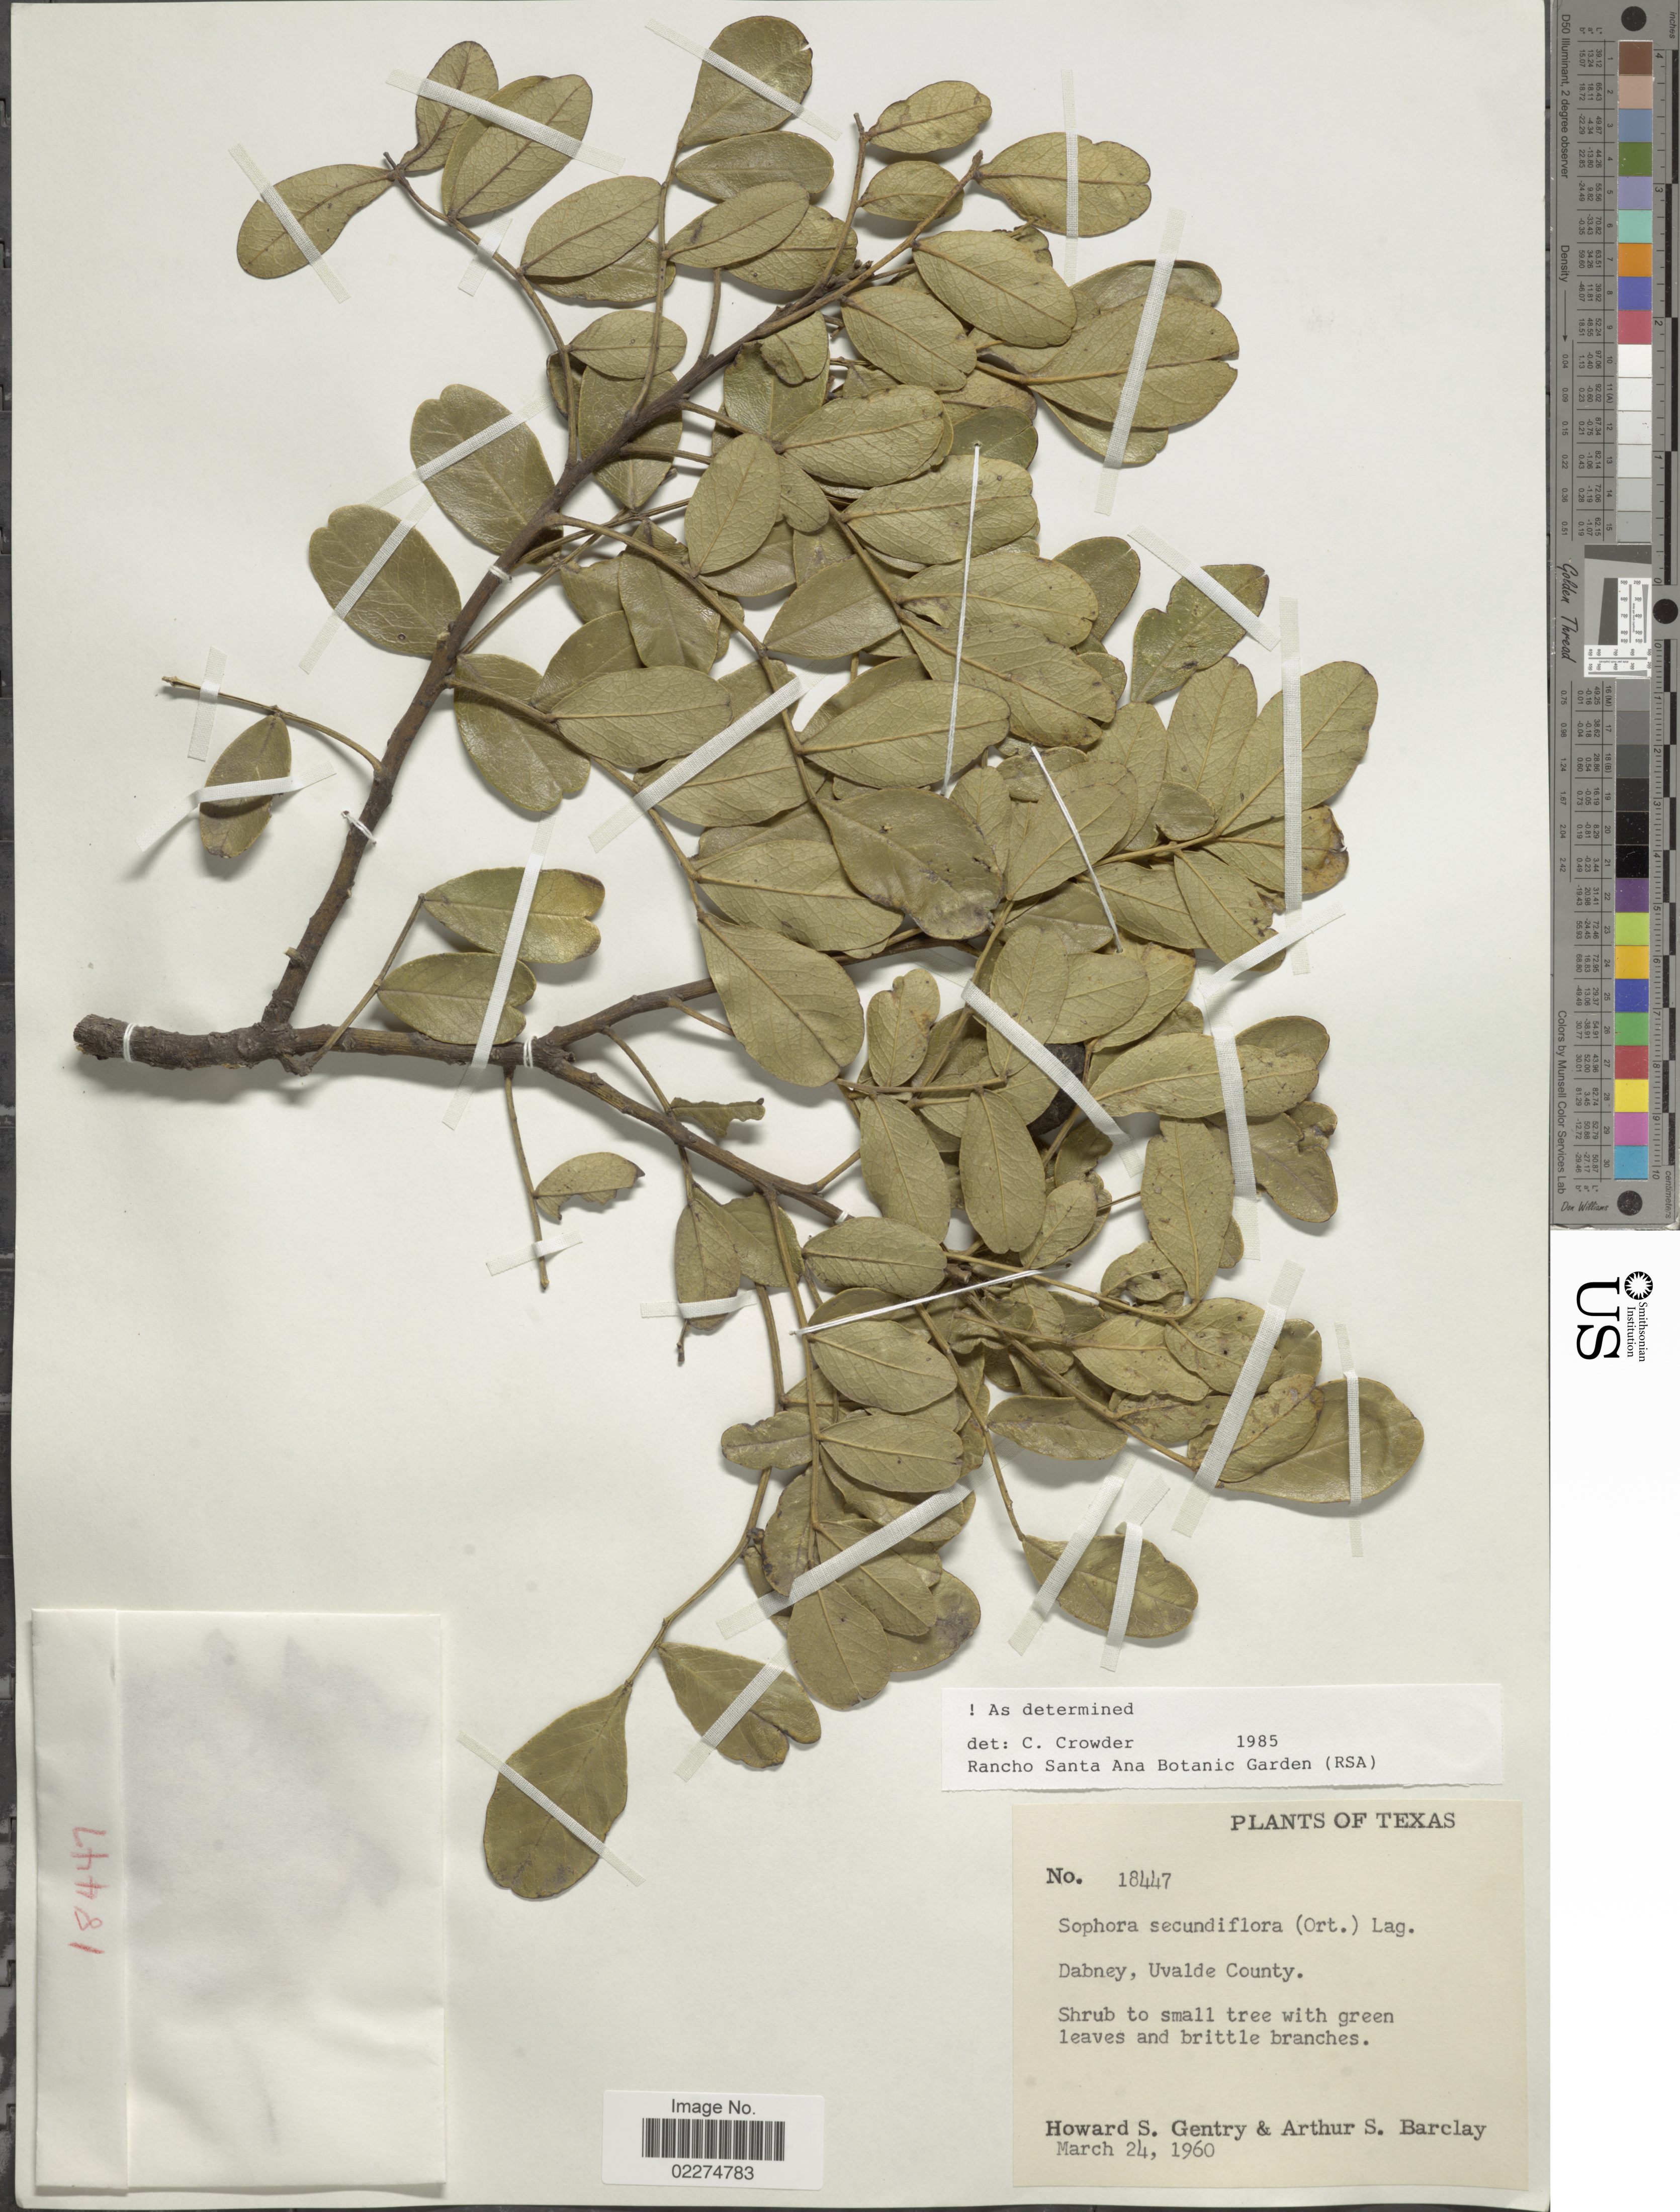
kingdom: Plantae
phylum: Tracheophyta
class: Magnoliopsida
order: Fabales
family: Fabaceae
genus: Dermatophyllum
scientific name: Dermatophyllum secundiflorum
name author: (Ortega) Gandhi & Reveal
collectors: H. S. Gentry & A. S. Barclay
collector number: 18447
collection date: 1960-03-24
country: United States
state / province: Texas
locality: Dabney, Uvalde County